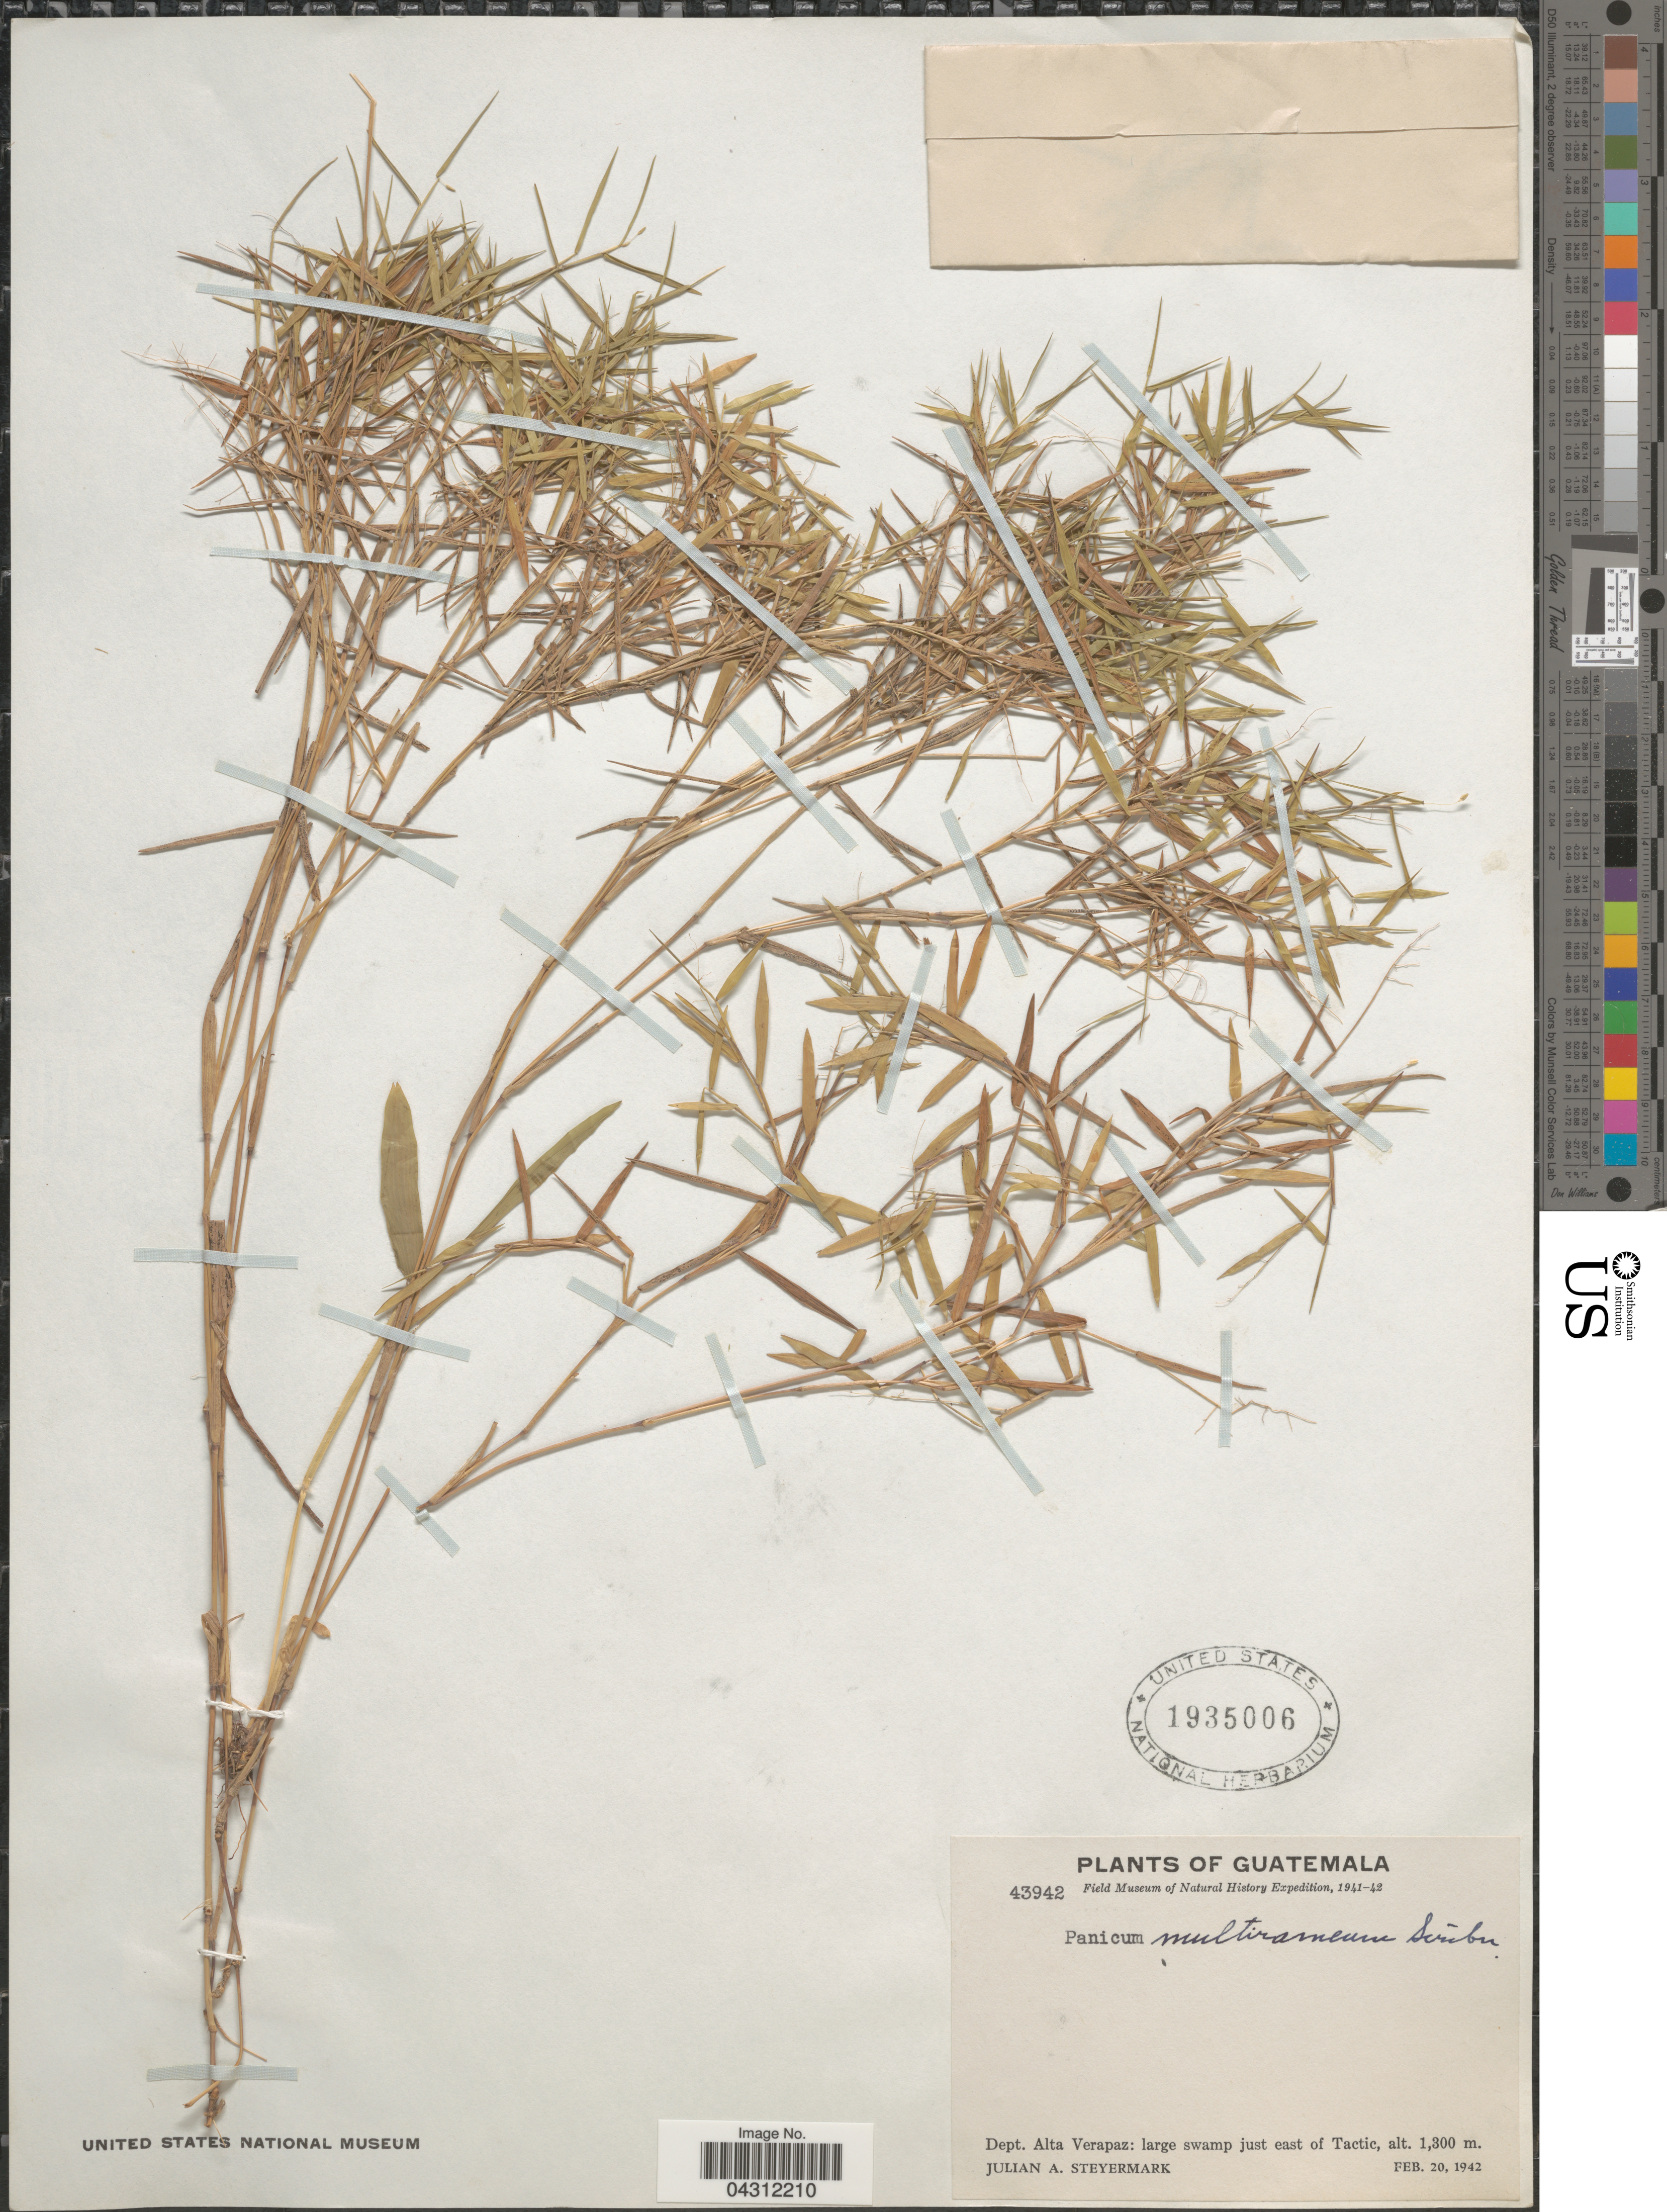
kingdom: Plantae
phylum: Tracheophyta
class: Liliopsida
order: Poales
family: Poaceae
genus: Dichanthelium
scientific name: Dichanthelium dichotomum var. dichotomum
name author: (L.) Gould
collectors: J. Steyermark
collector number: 43942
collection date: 1942-02-20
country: Guatemala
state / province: Alta Verapaz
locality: Field Museum of Natural History Expedition, 1941-42. Dept. Alta Verapaz: large swamp just east of Tactic.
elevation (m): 1300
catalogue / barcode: US 1935006